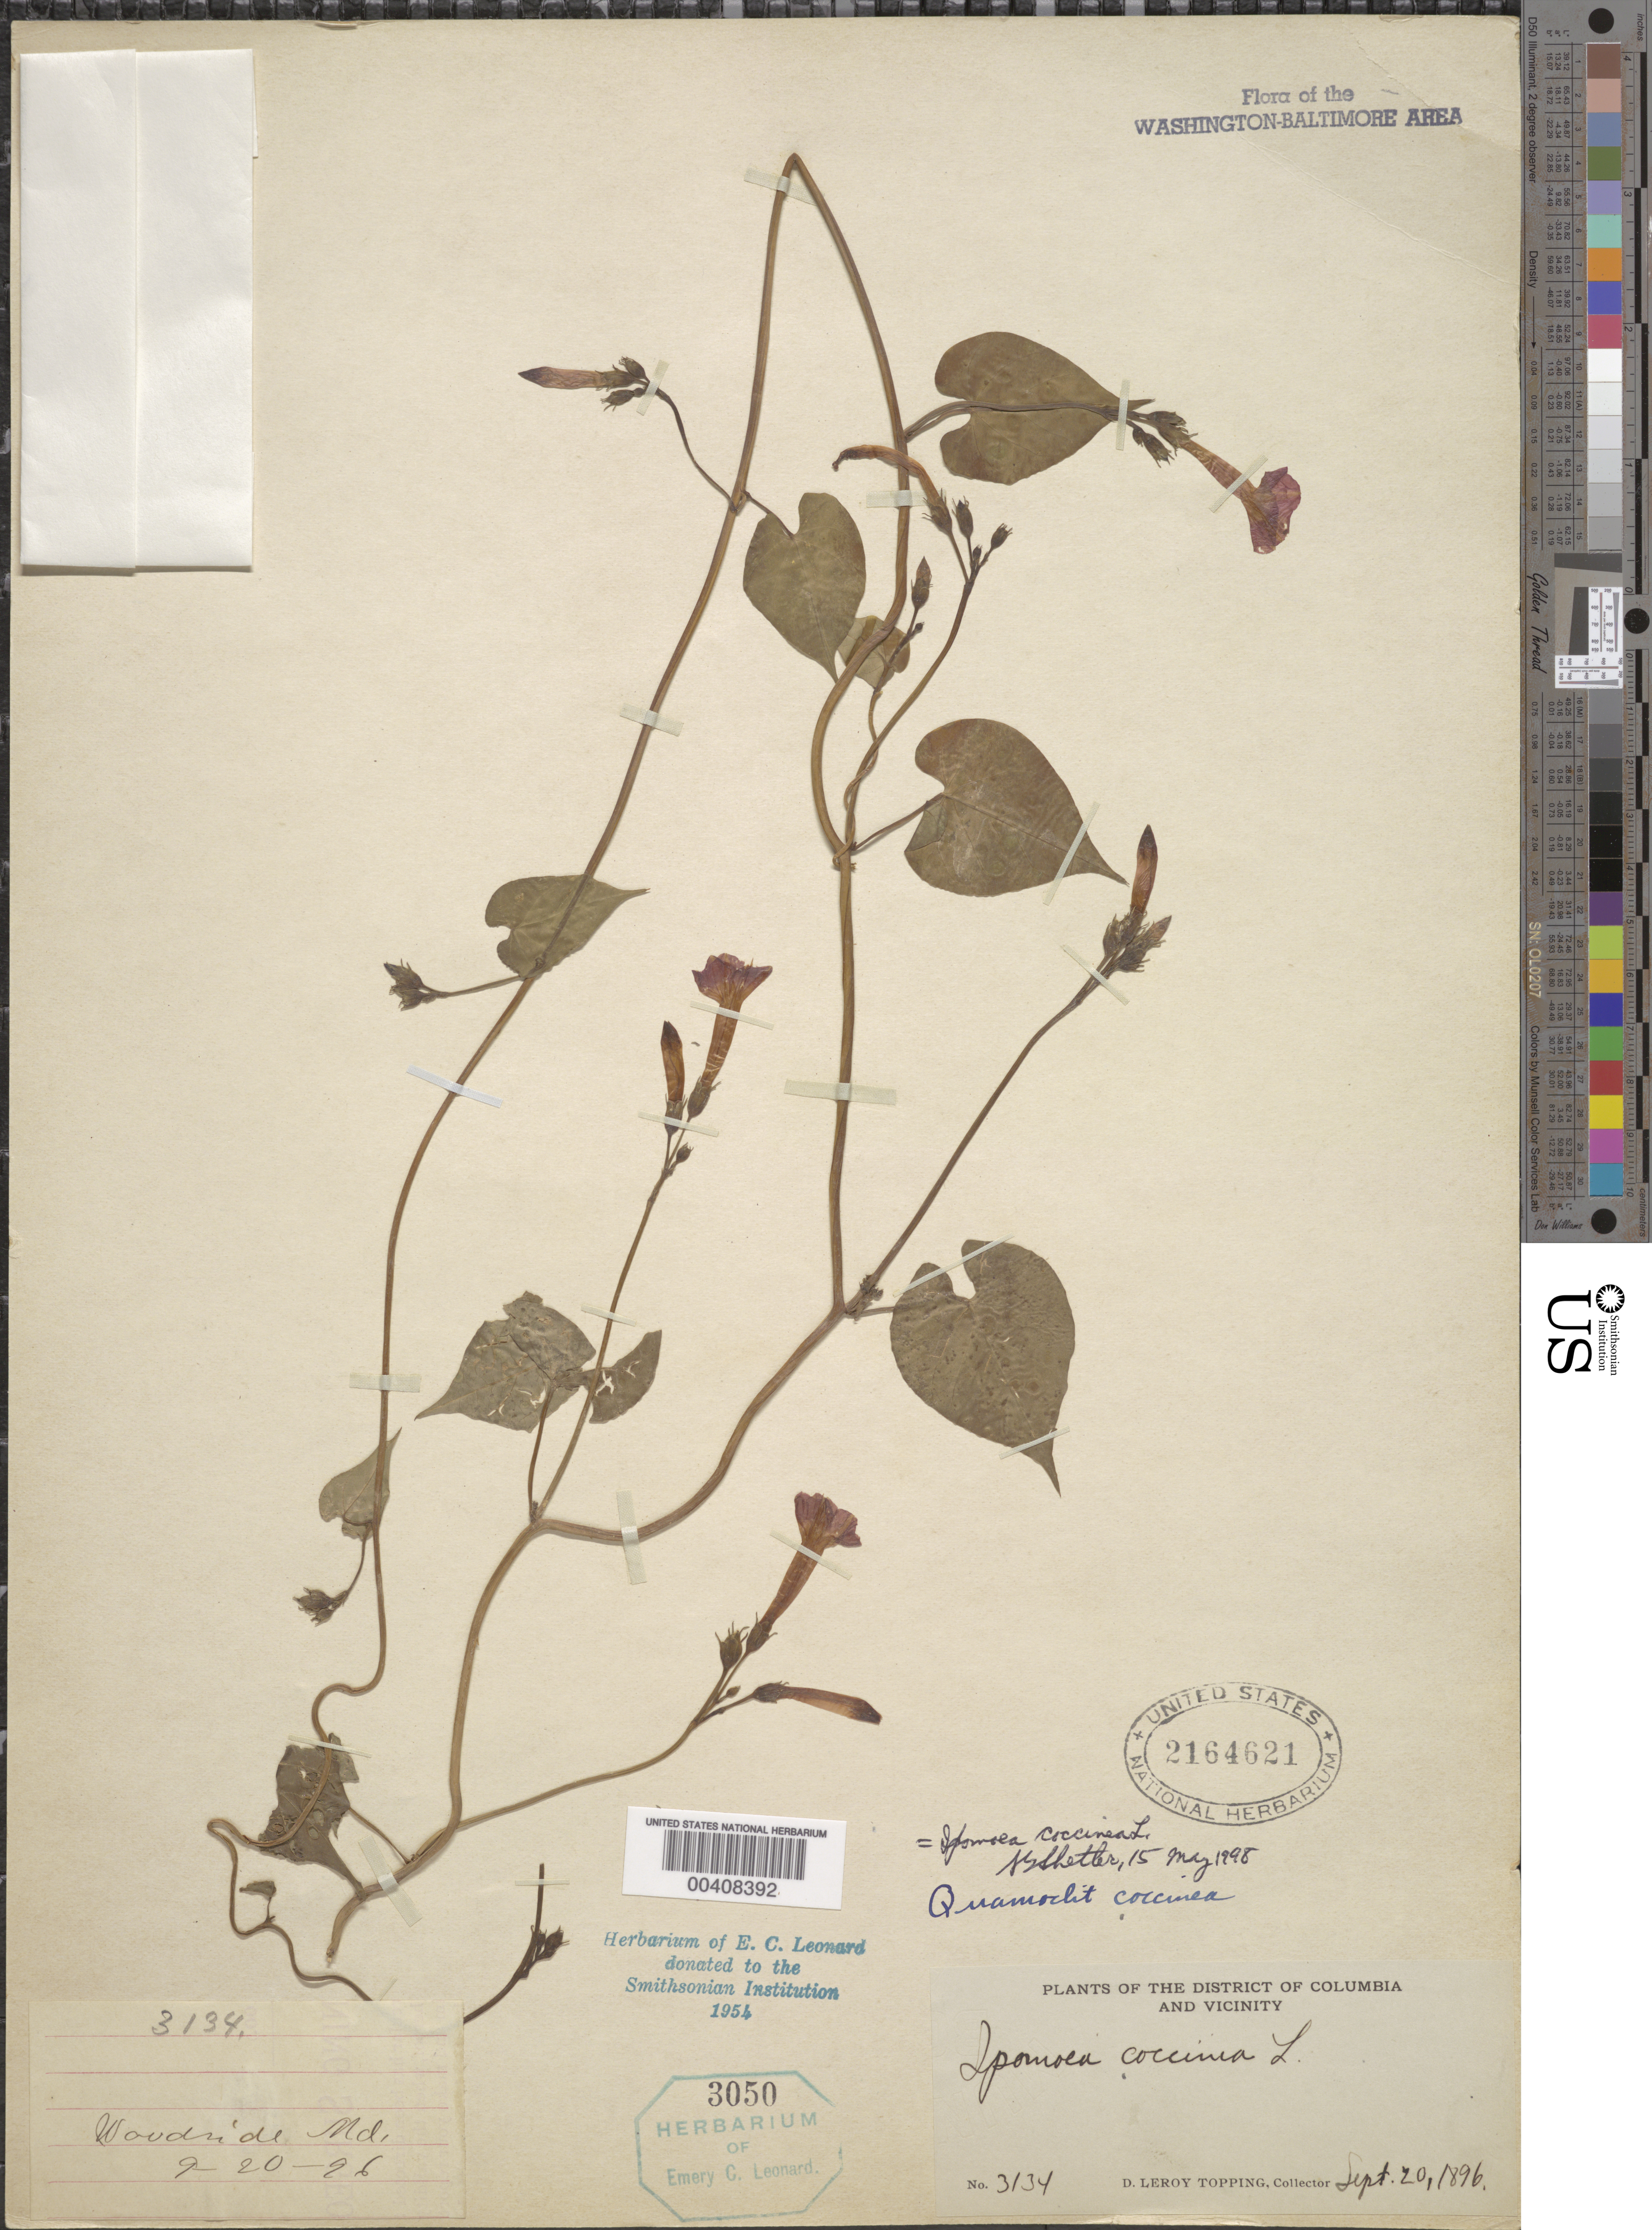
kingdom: Plantae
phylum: Tracheophyta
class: Magnoliopsida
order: Solanales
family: Convolvulaceae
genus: Ipomoea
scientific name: Ipomoea coccinea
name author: L.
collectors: D. L. Topping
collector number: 3134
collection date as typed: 20 Sep 1896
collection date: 1896-09-20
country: United States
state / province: Maryland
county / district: Montgomery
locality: Woodside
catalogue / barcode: US 2164621